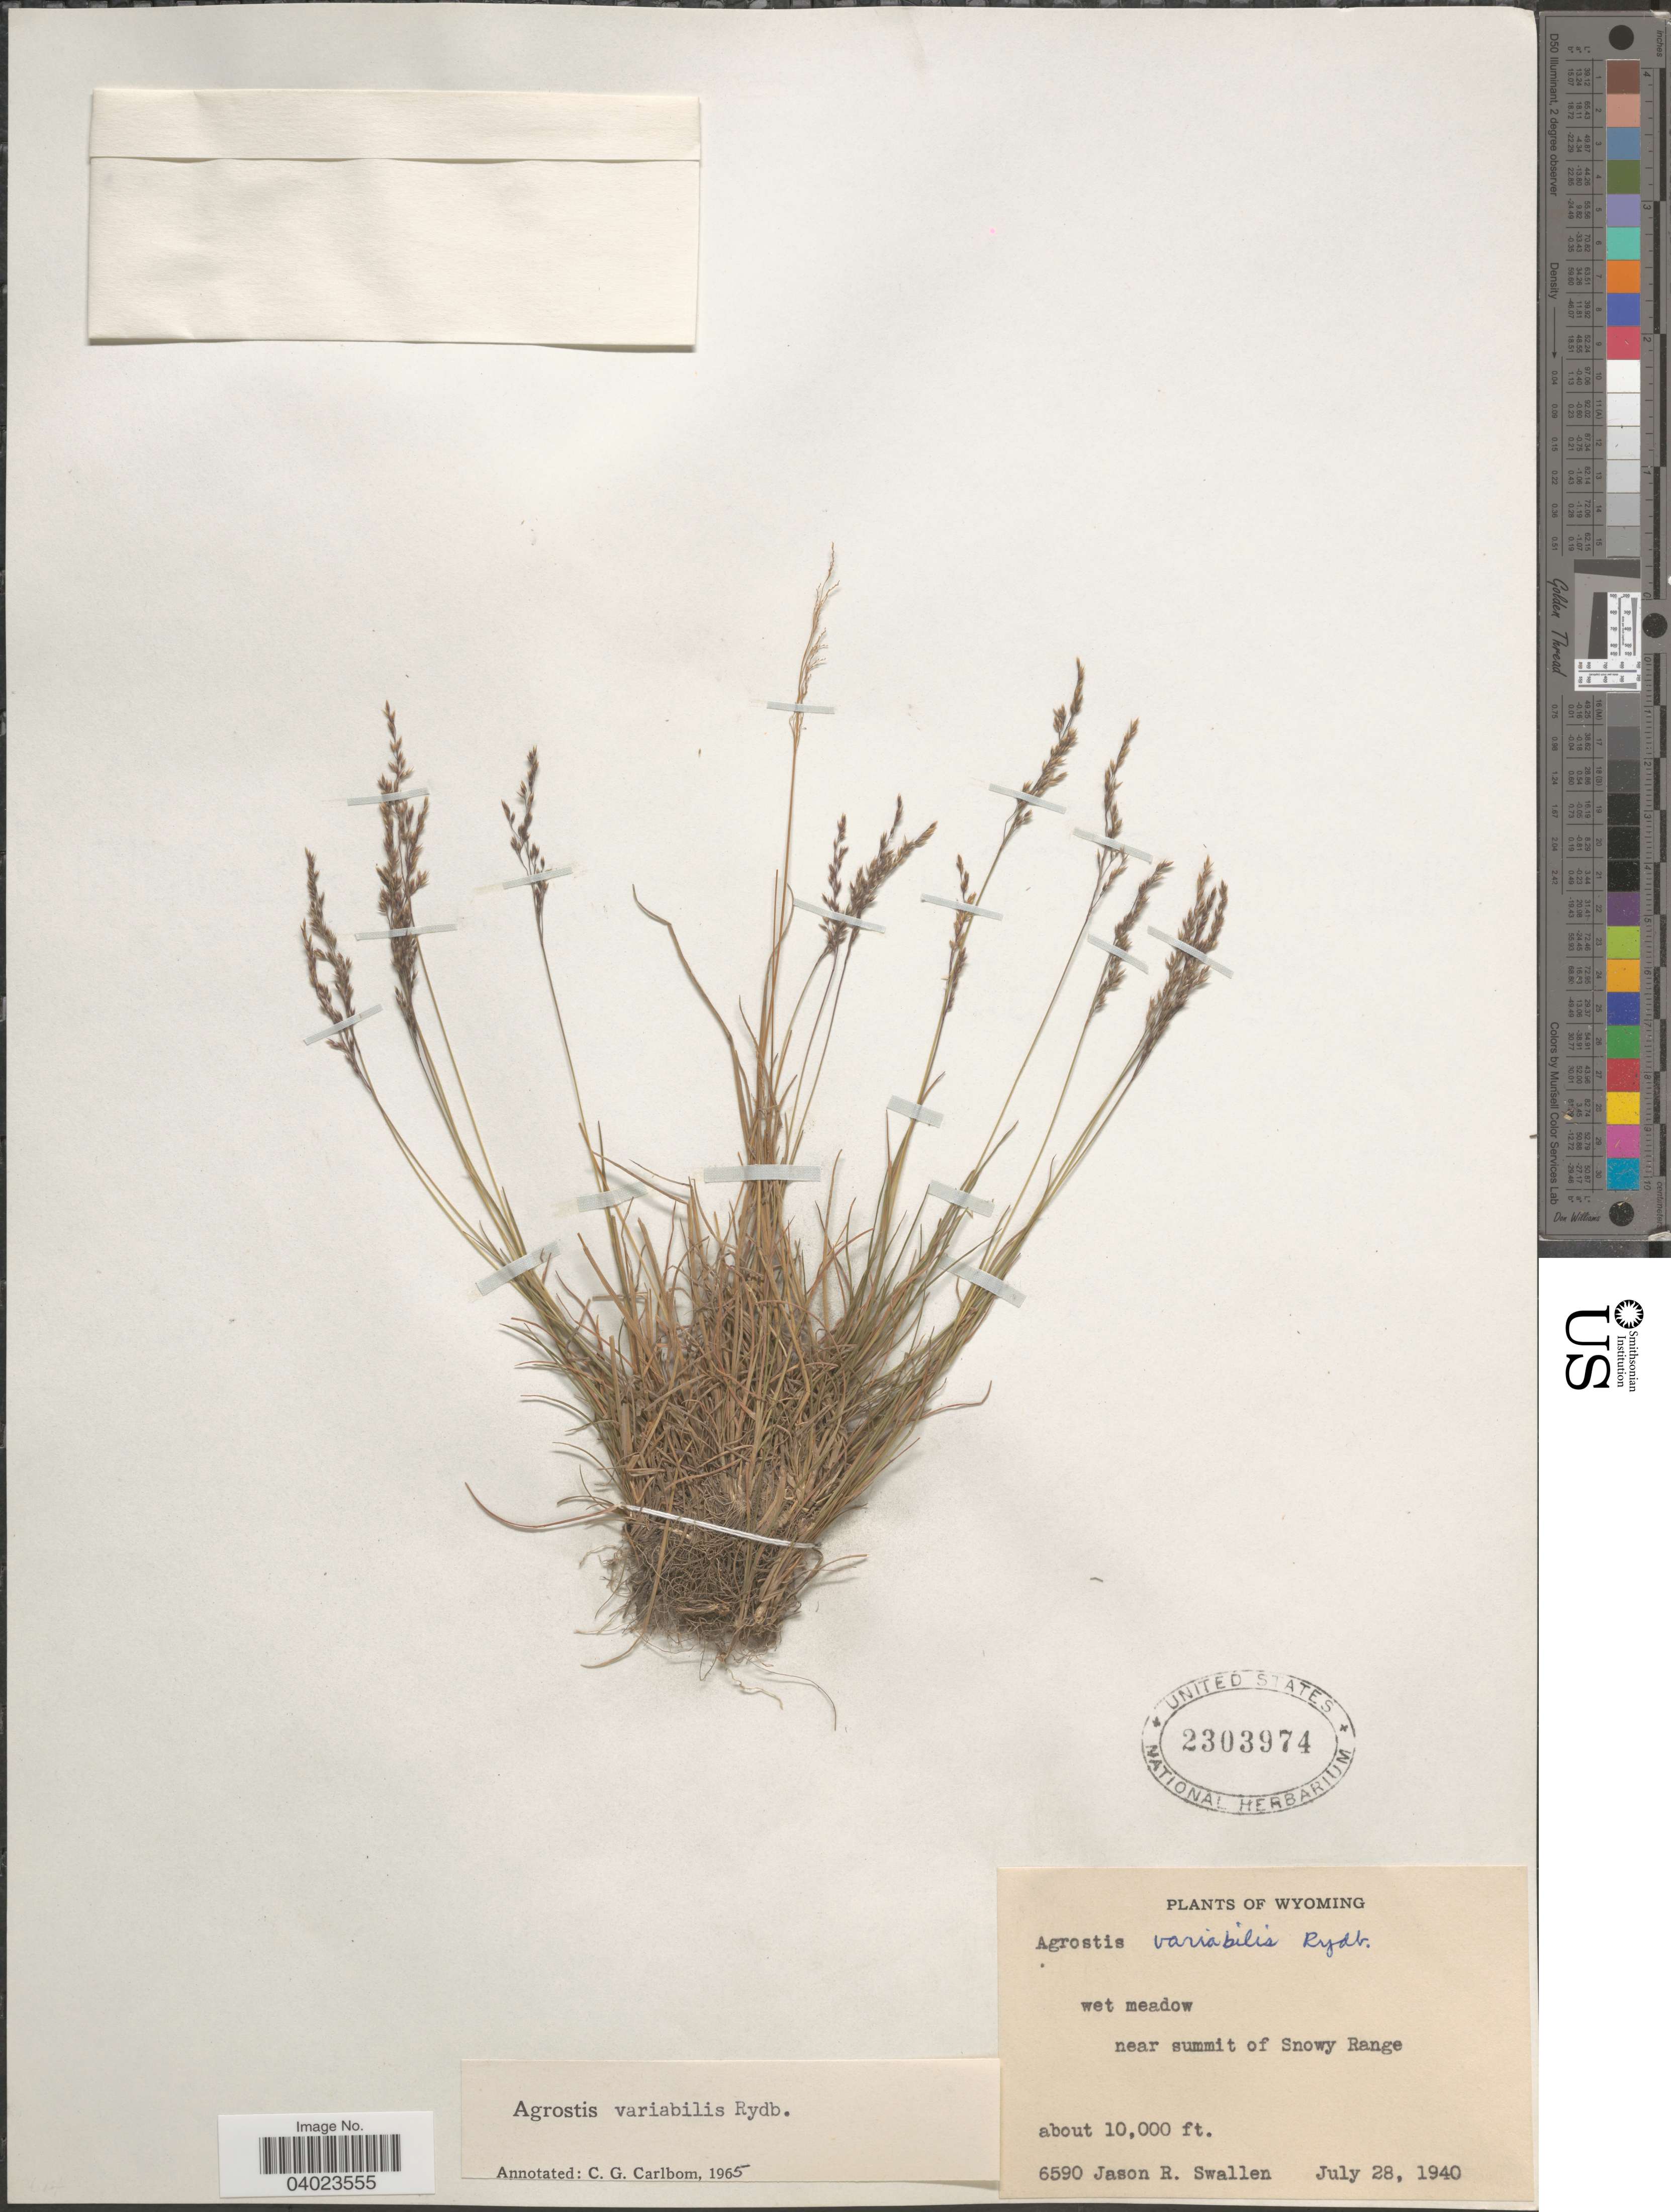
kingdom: Plantae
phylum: Tracheophyta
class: Liliopsida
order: Poales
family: Poaceae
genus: Agrostis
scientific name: Agrostis variabilis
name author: Rydb.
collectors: J. R. Swallen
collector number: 6590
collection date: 1940-07-28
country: United States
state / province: Wyoming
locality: Near summit of Snowy Range.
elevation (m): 3048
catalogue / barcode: US 2303974